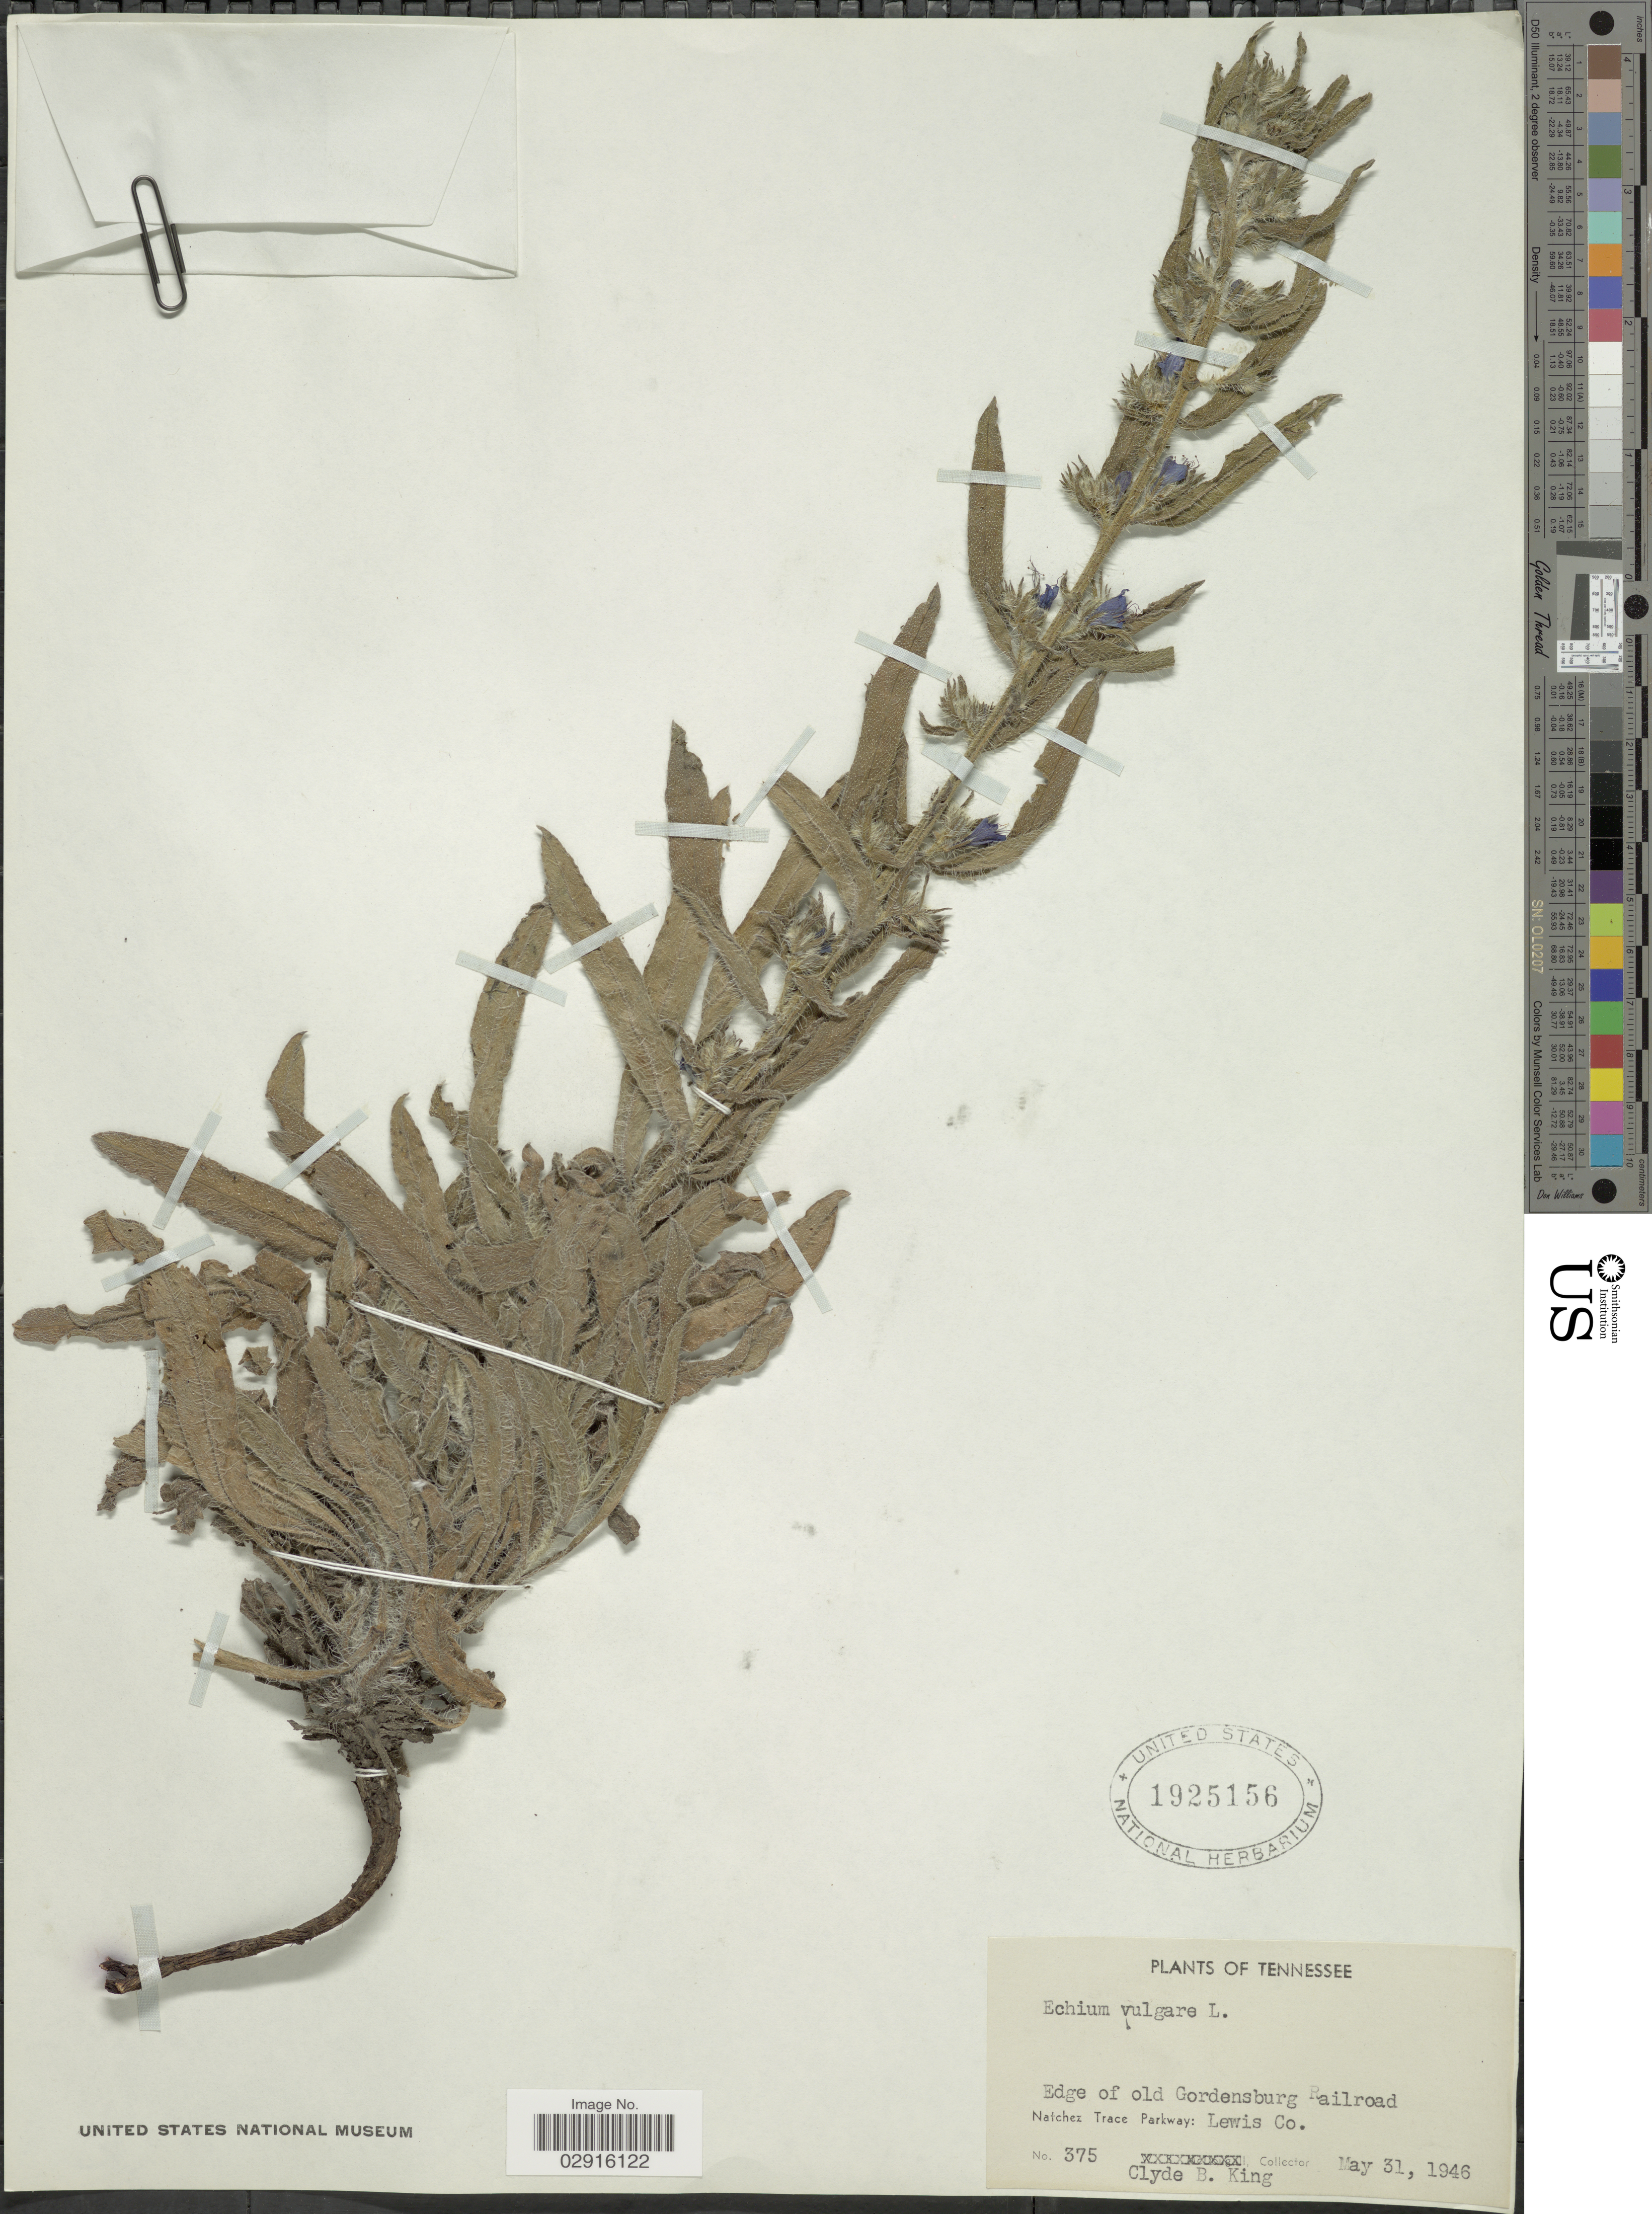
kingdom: Plantae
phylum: Tracheophyta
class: Magnoliopsida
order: Boraginales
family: Boraginaceae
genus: Echium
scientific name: Echium vulgare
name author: L.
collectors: C. J. King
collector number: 375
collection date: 1946-05-31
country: United States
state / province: Tennessee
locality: Edge of old Gordensburg Railroad. Natchez Trace Parkway: Lewis Co.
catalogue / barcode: US 1925156